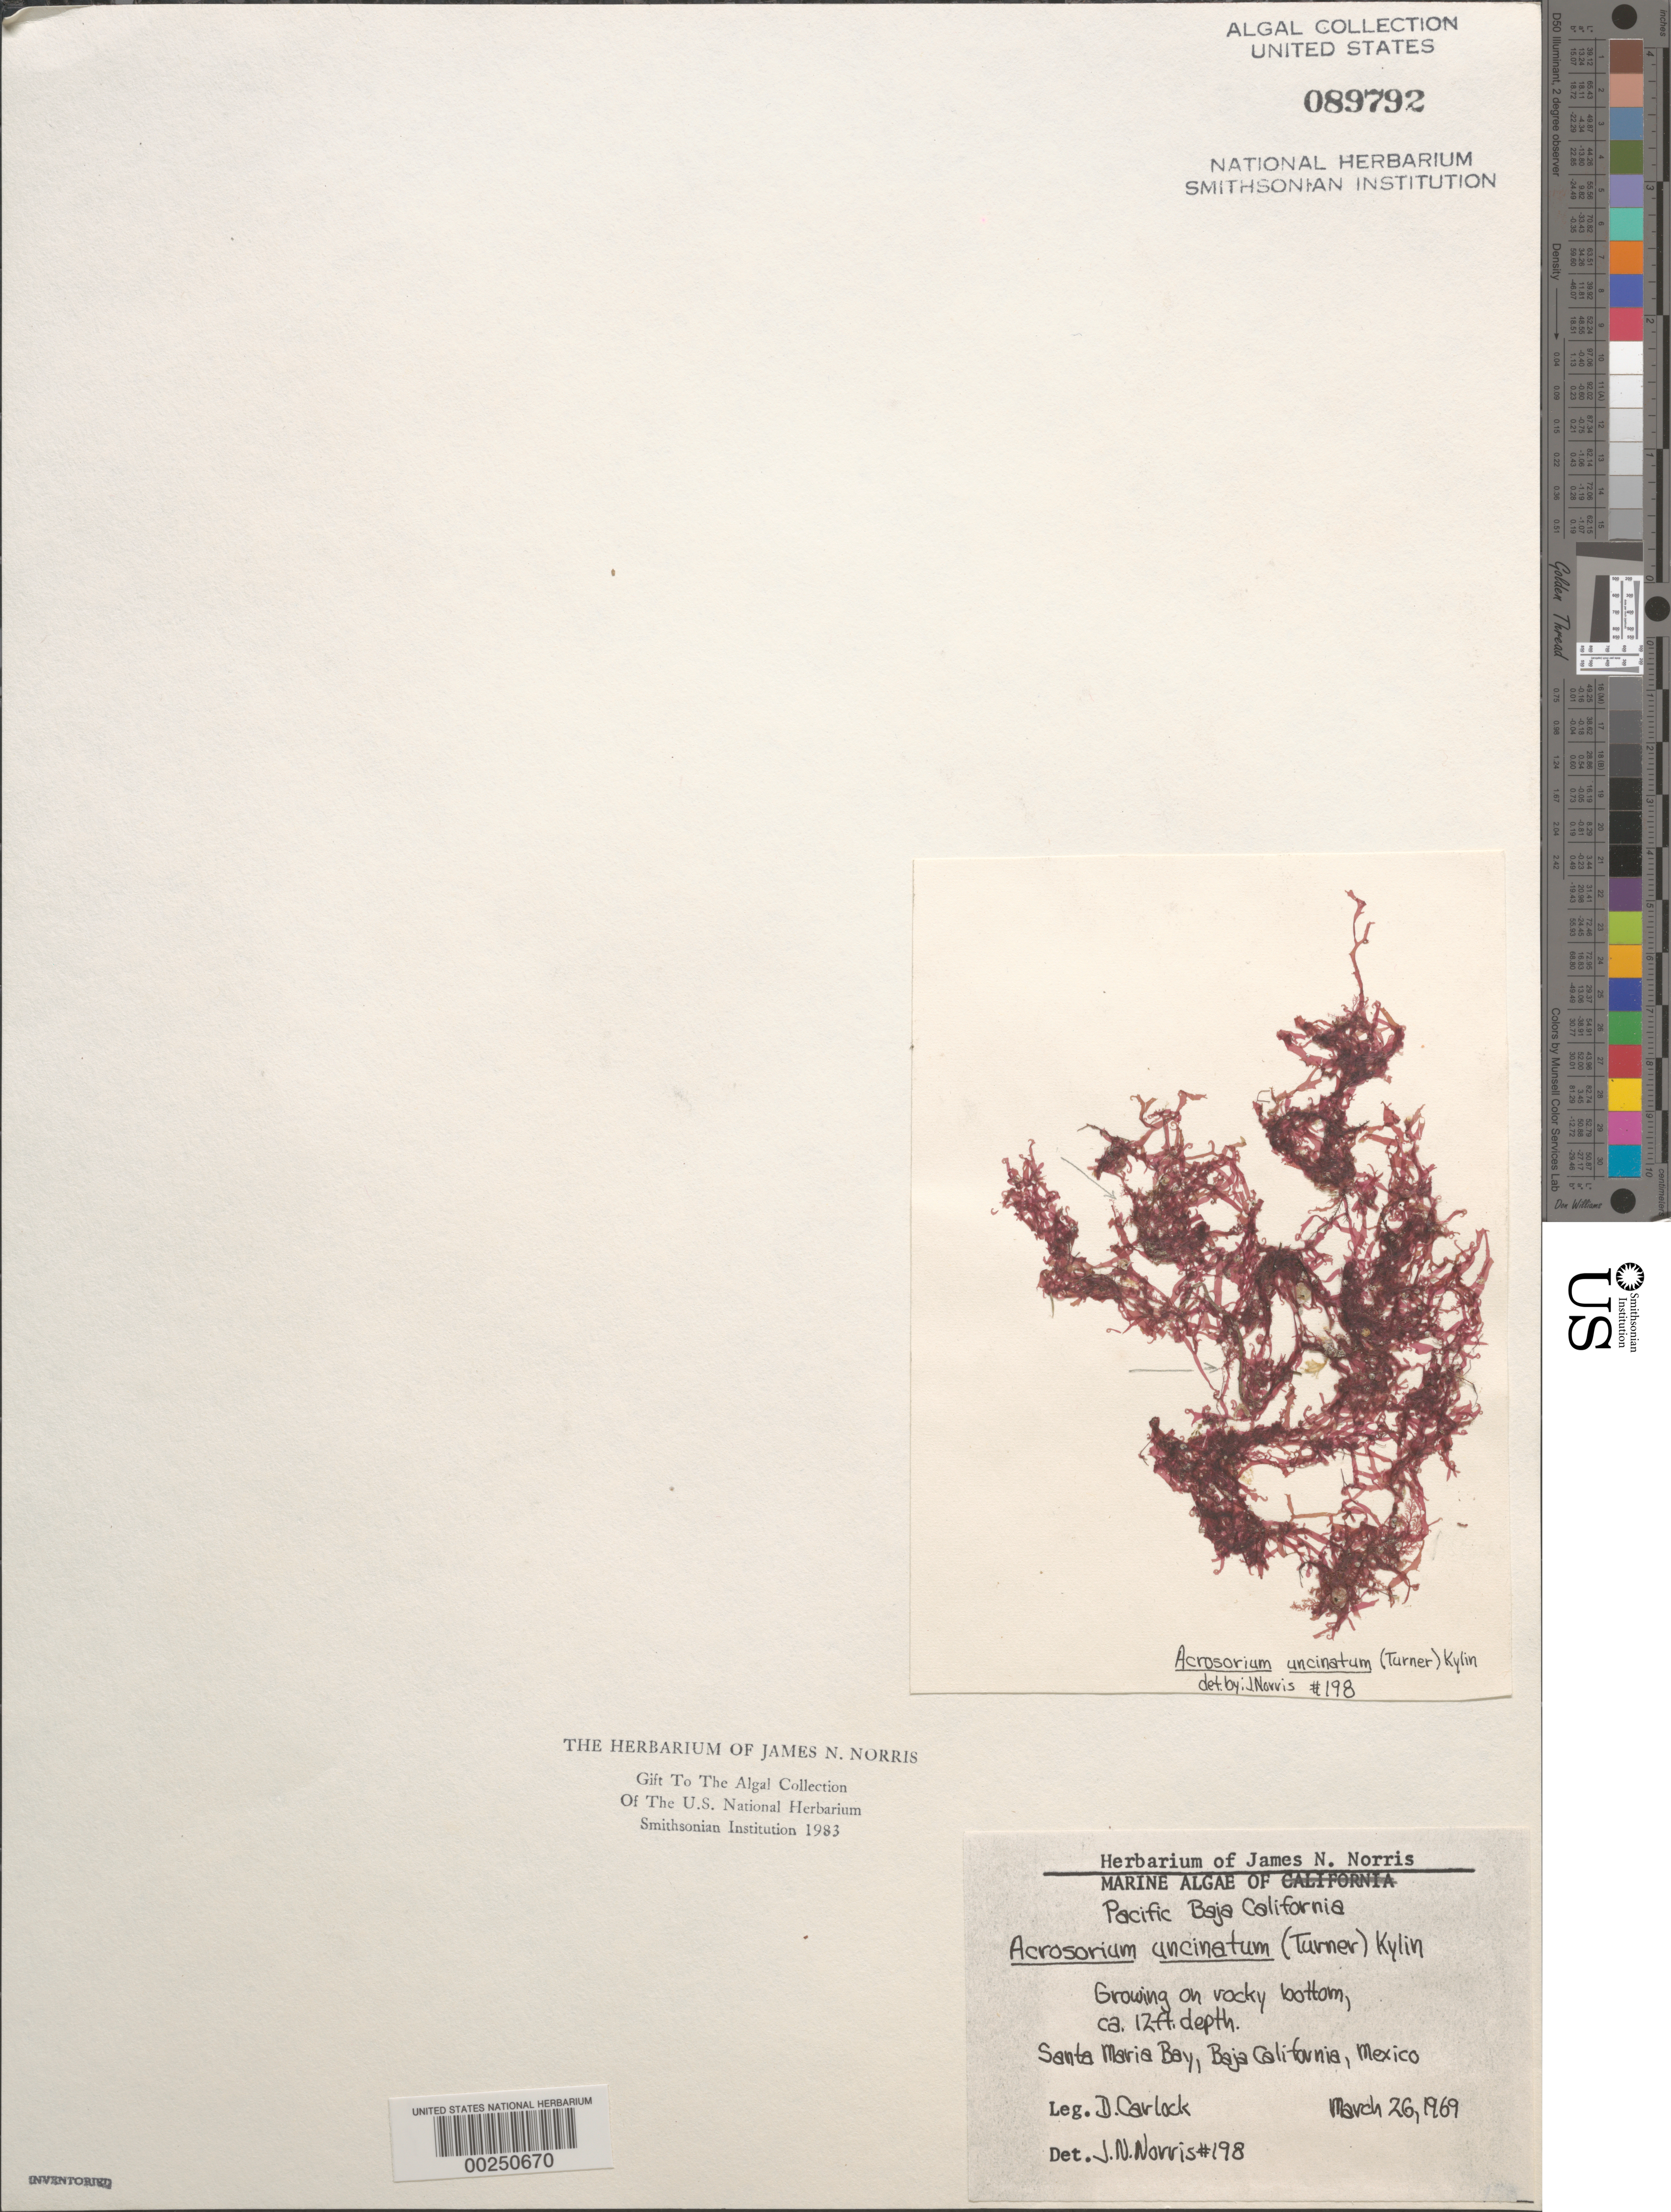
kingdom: Plantae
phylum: Rhodophyta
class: Florideophyceae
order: Ceramiales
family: Delesseriaceae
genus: Cryptopleura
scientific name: Cryptopleura ramosa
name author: (Huds.) L.M. Newton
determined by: Algae name updating Project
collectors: D. Carlock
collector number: JN-198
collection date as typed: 26 Mar 1969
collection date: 1969-03-26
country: Mexico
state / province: Baja California Sur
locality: Bahia Santa Maria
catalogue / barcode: US 89792